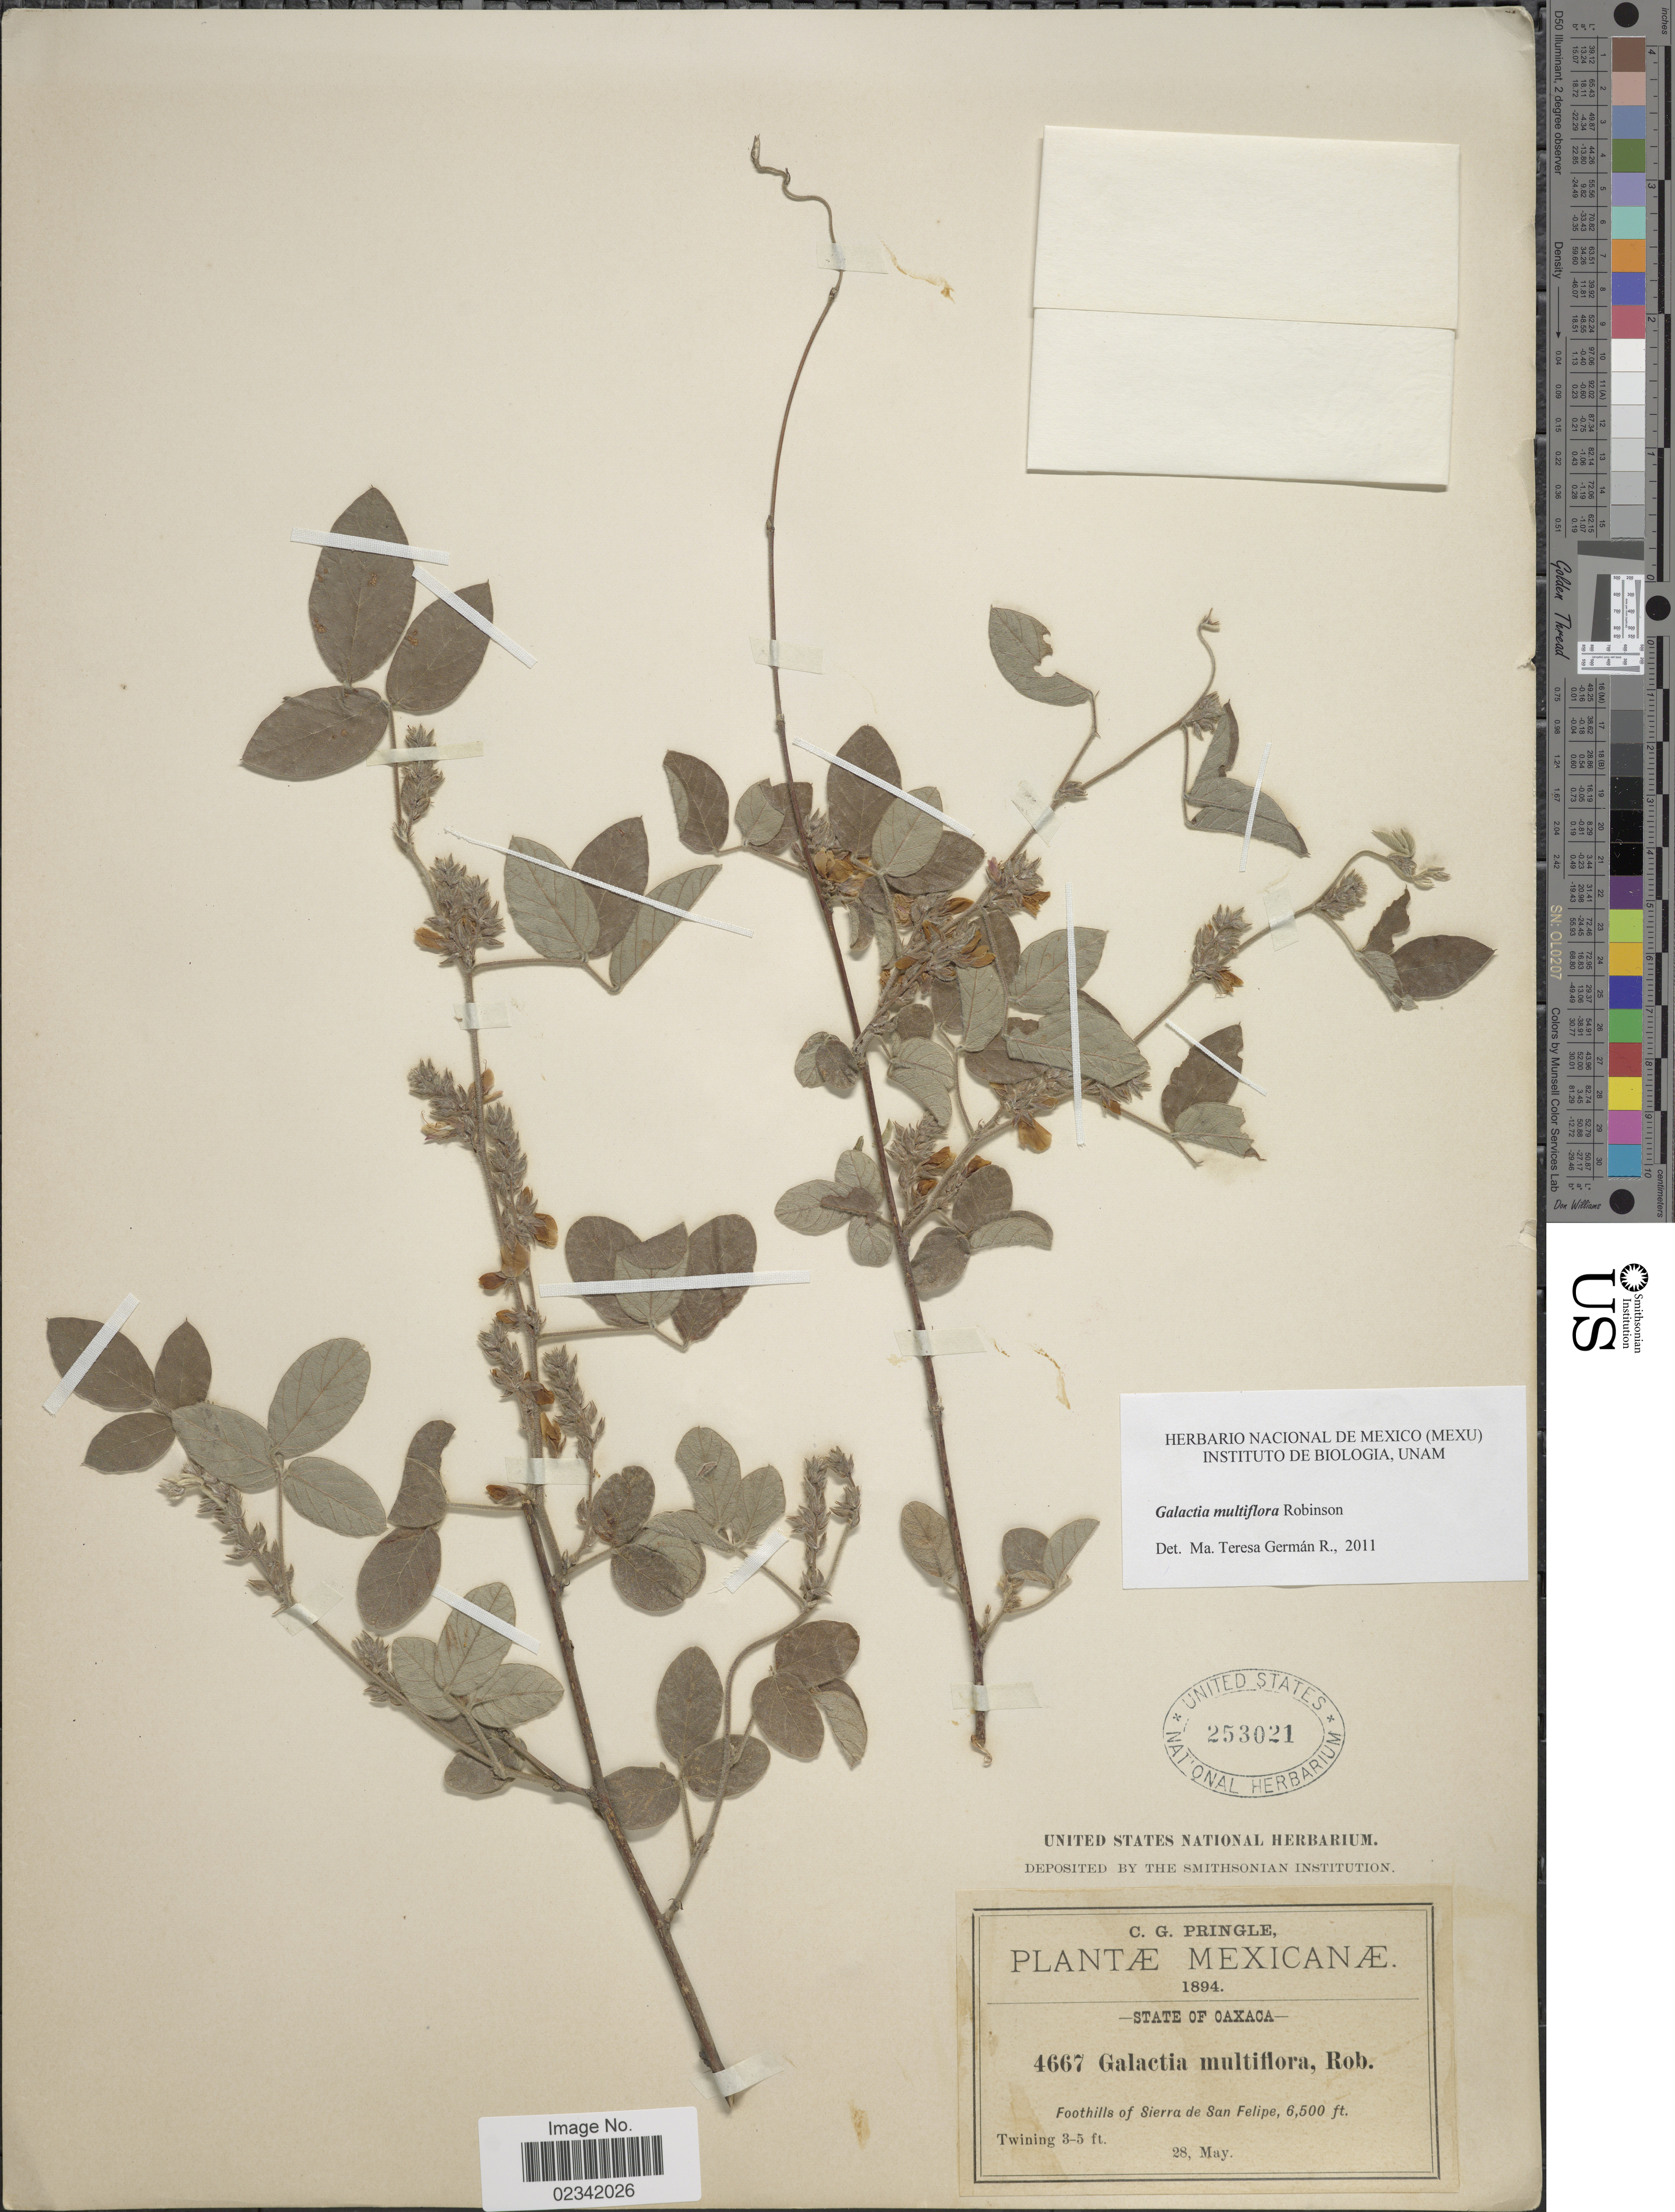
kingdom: Plantae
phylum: Tracheophyta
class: Magnoliopsida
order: Fabales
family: Fabaceae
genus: Galactia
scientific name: Galactia multiflora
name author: B.L. Rob.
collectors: C. G. Pringle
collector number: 4667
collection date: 1894-05-28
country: Mexico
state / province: Oaxaca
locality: State of Oaxaca, Foothills of Sierra de San Felipe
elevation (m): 1981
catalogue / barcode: US 253021